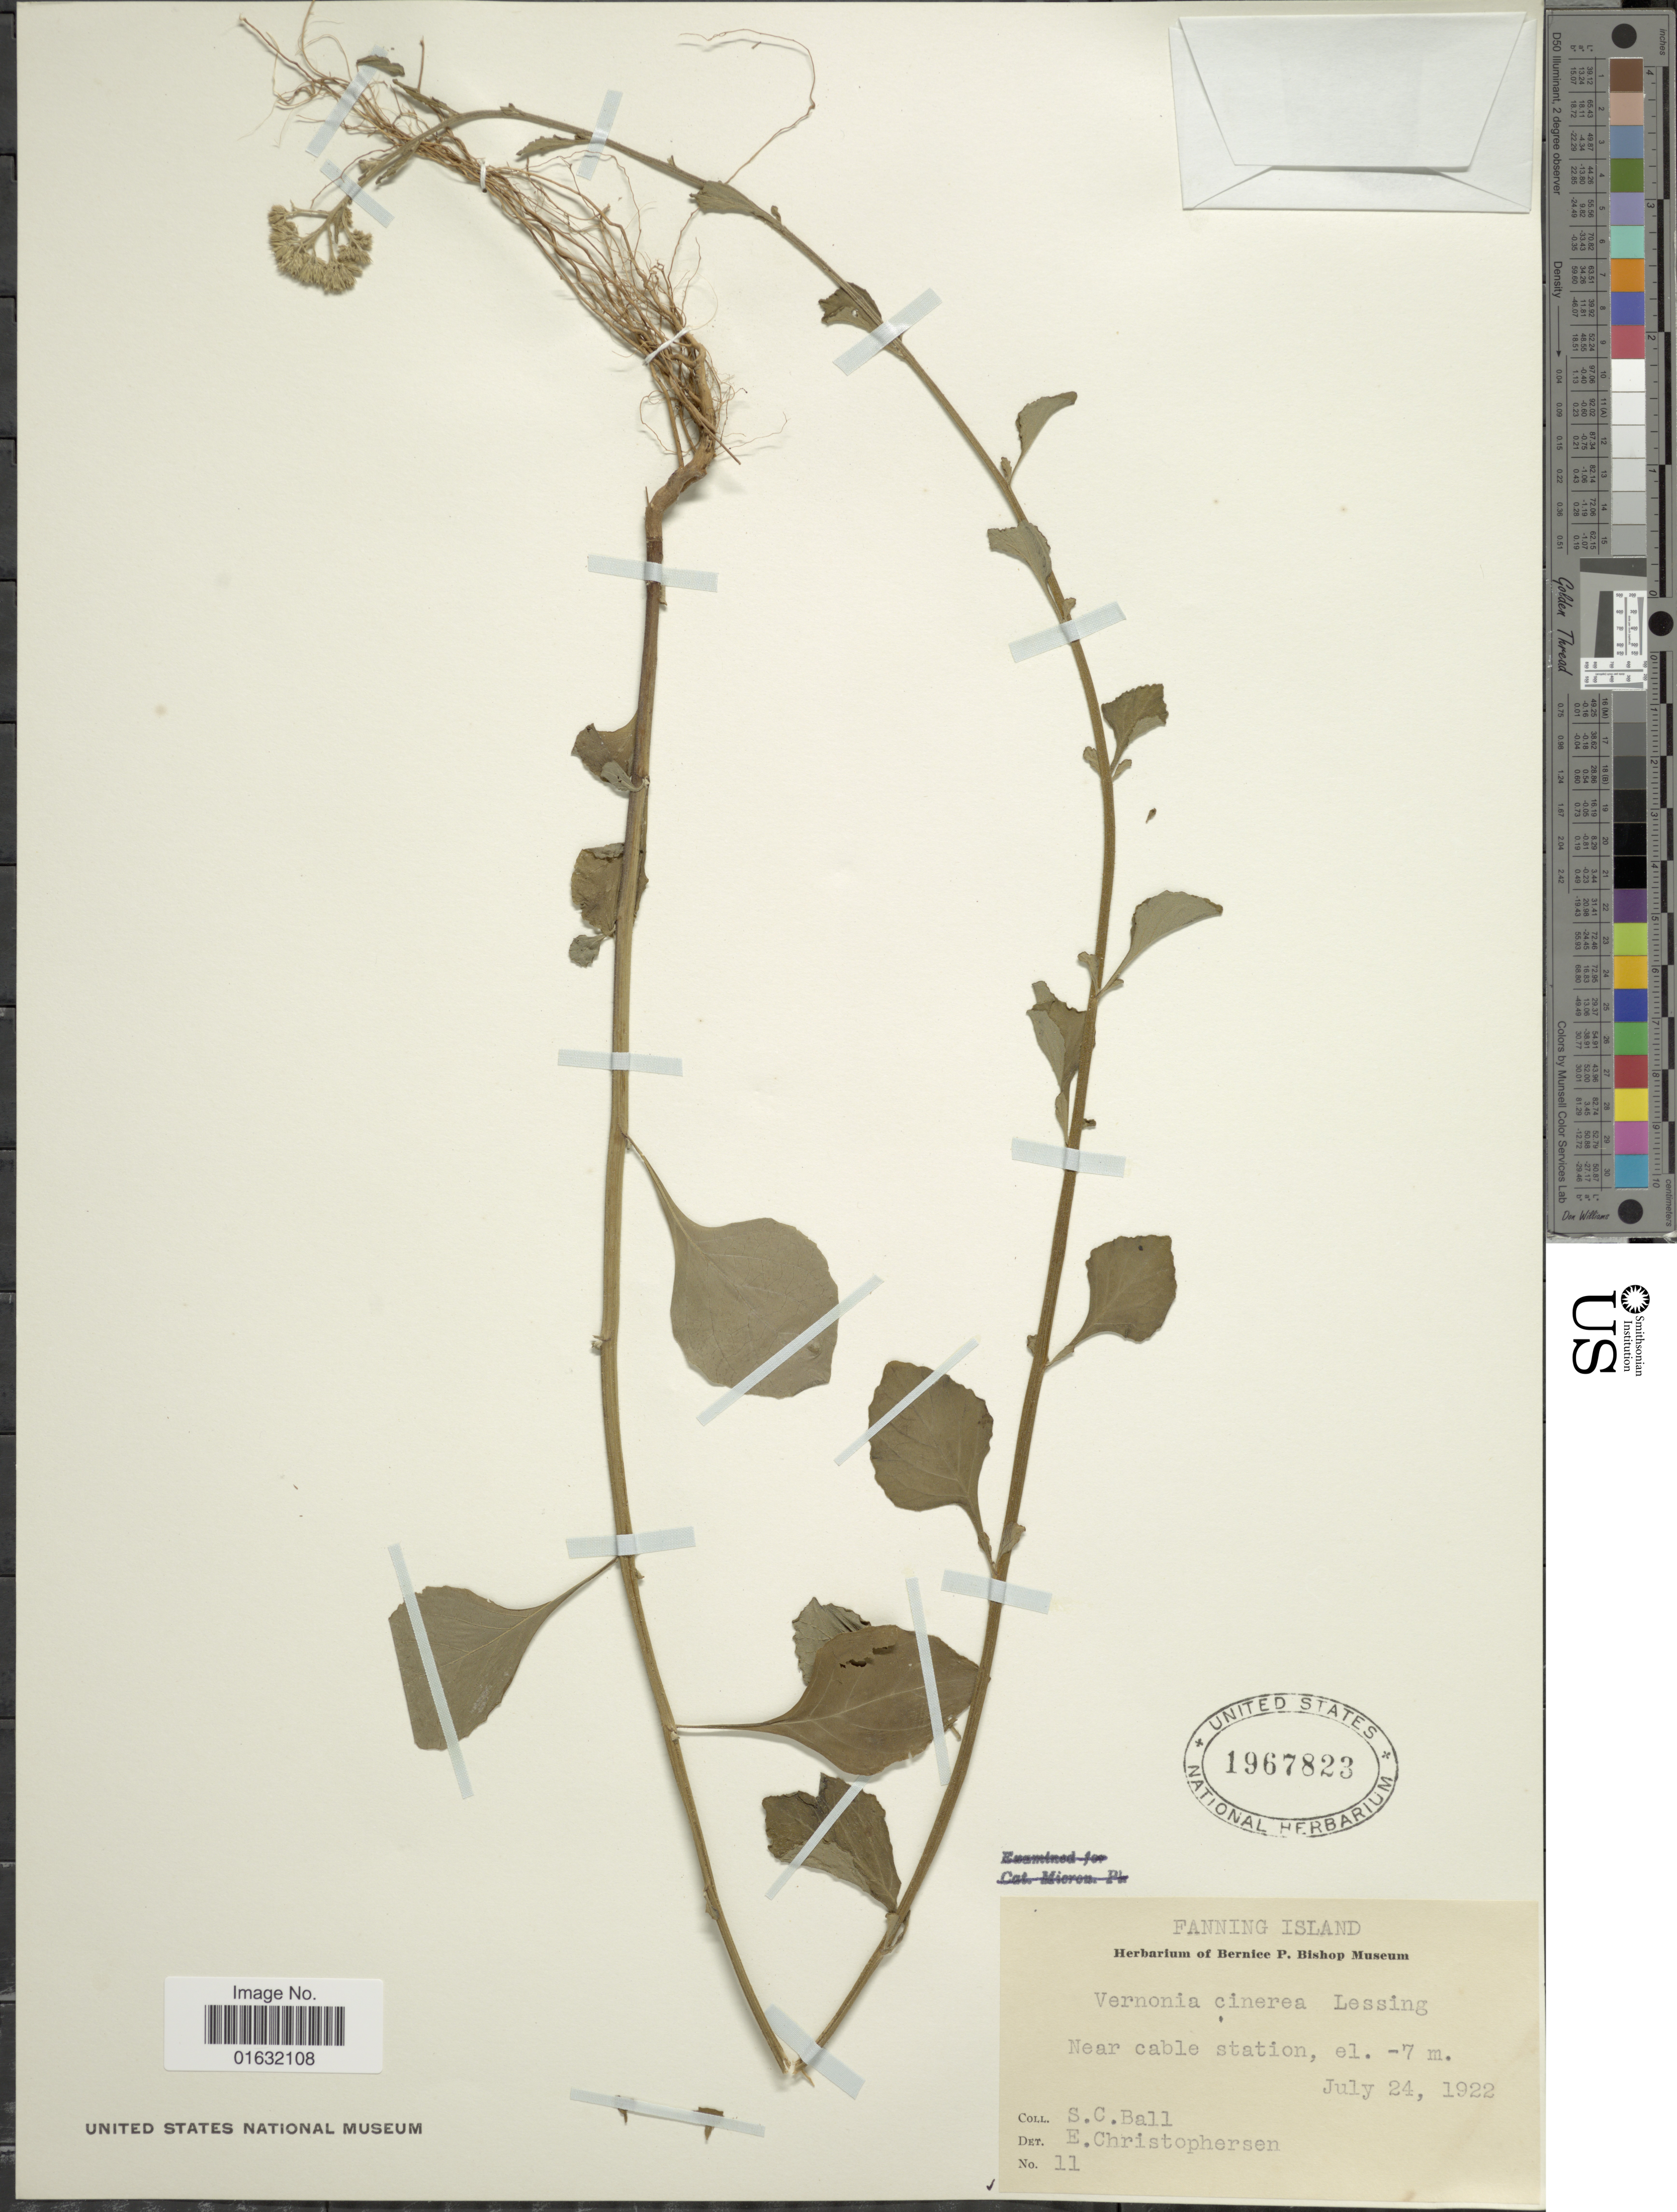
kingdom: Plantae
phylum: Tracheophyta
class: Magnoliopsida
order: Asterales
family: Asteraceae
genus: Cyanthillium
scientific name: Cyanthillium cinereum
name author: (L.) H. Rob.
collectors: S. C. Ball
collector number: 11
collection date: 1922-07-24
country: Kiribati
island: Fanning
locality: Fanning Island, near Cable station/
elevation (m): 7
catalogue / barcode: US 1967823